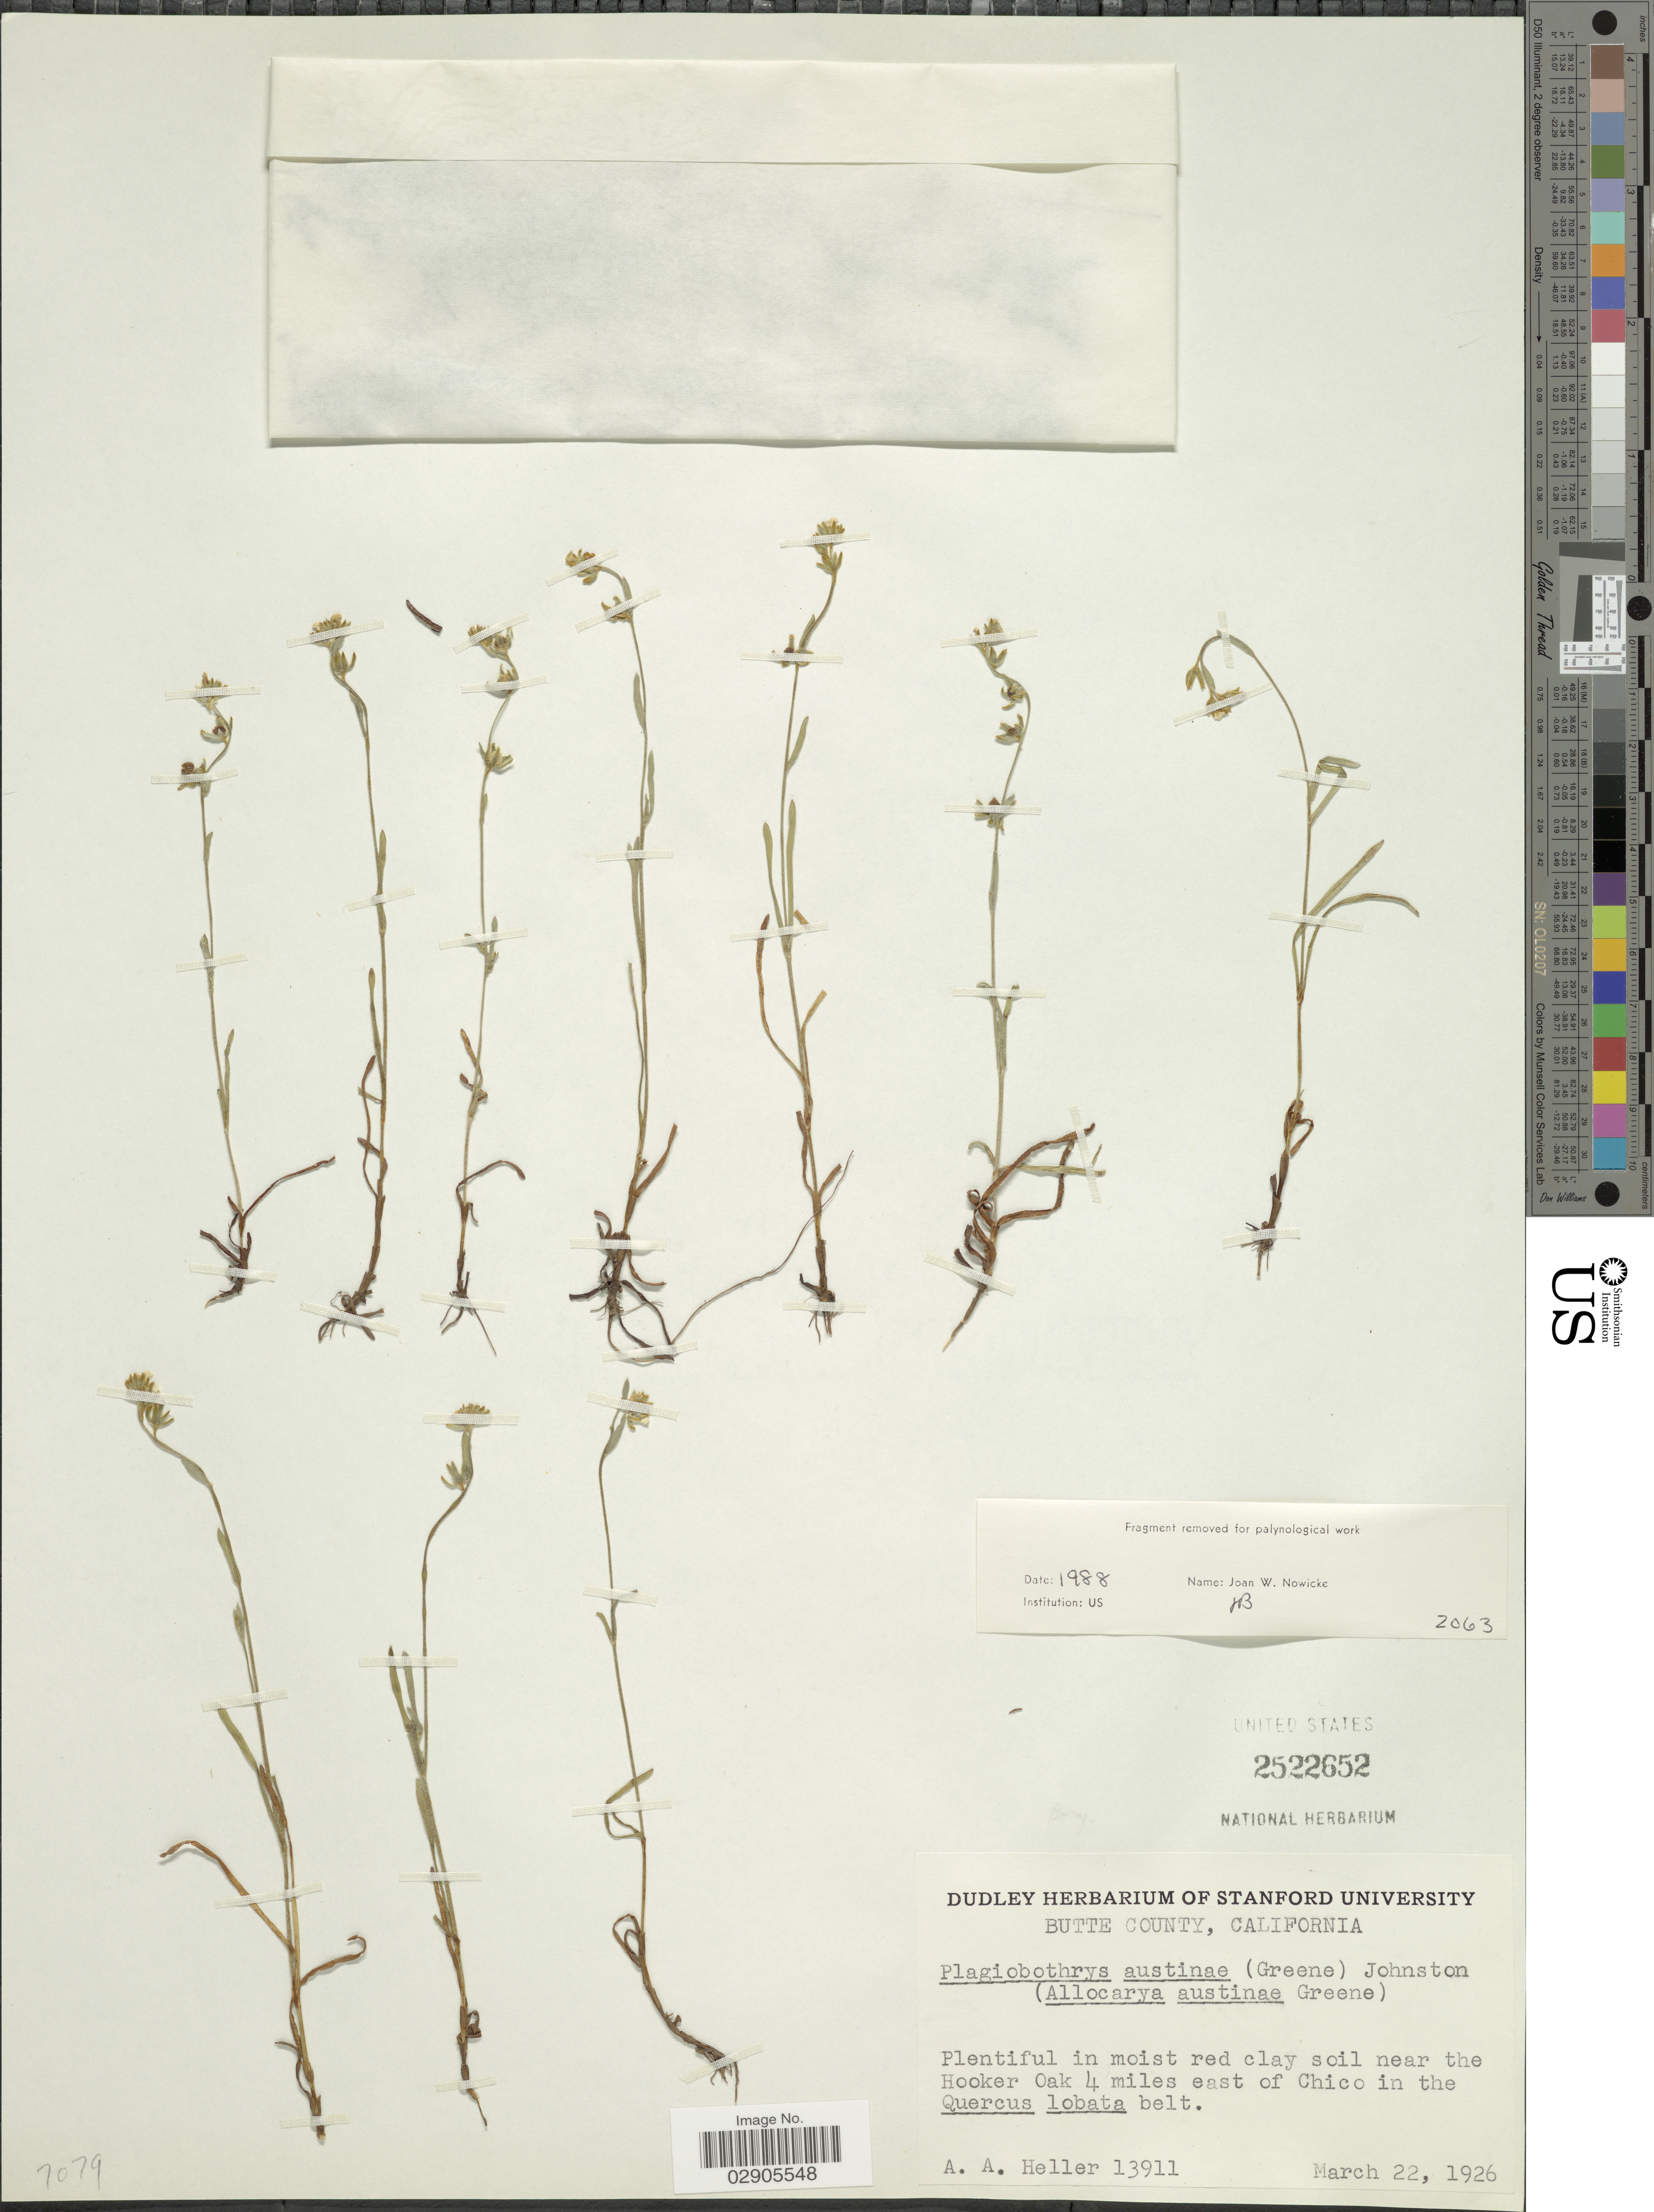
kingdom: Plantae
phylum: Tracheophyta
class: Magnoliopsida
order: Boraginales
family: Boraginaceae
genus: Plagiobothrys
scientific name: Plagiobothrys austiniae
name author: (Greene) I.M. Johnst.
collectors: A. A. Heller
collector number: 13911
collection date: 1926-03-22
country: United States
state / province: California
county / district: Butte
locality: Butte County. Plentiful in moist red clay soil near the Hooker Oak 4 miles east of Chico in the Quercus lobata belt.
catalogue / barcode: US 2522652